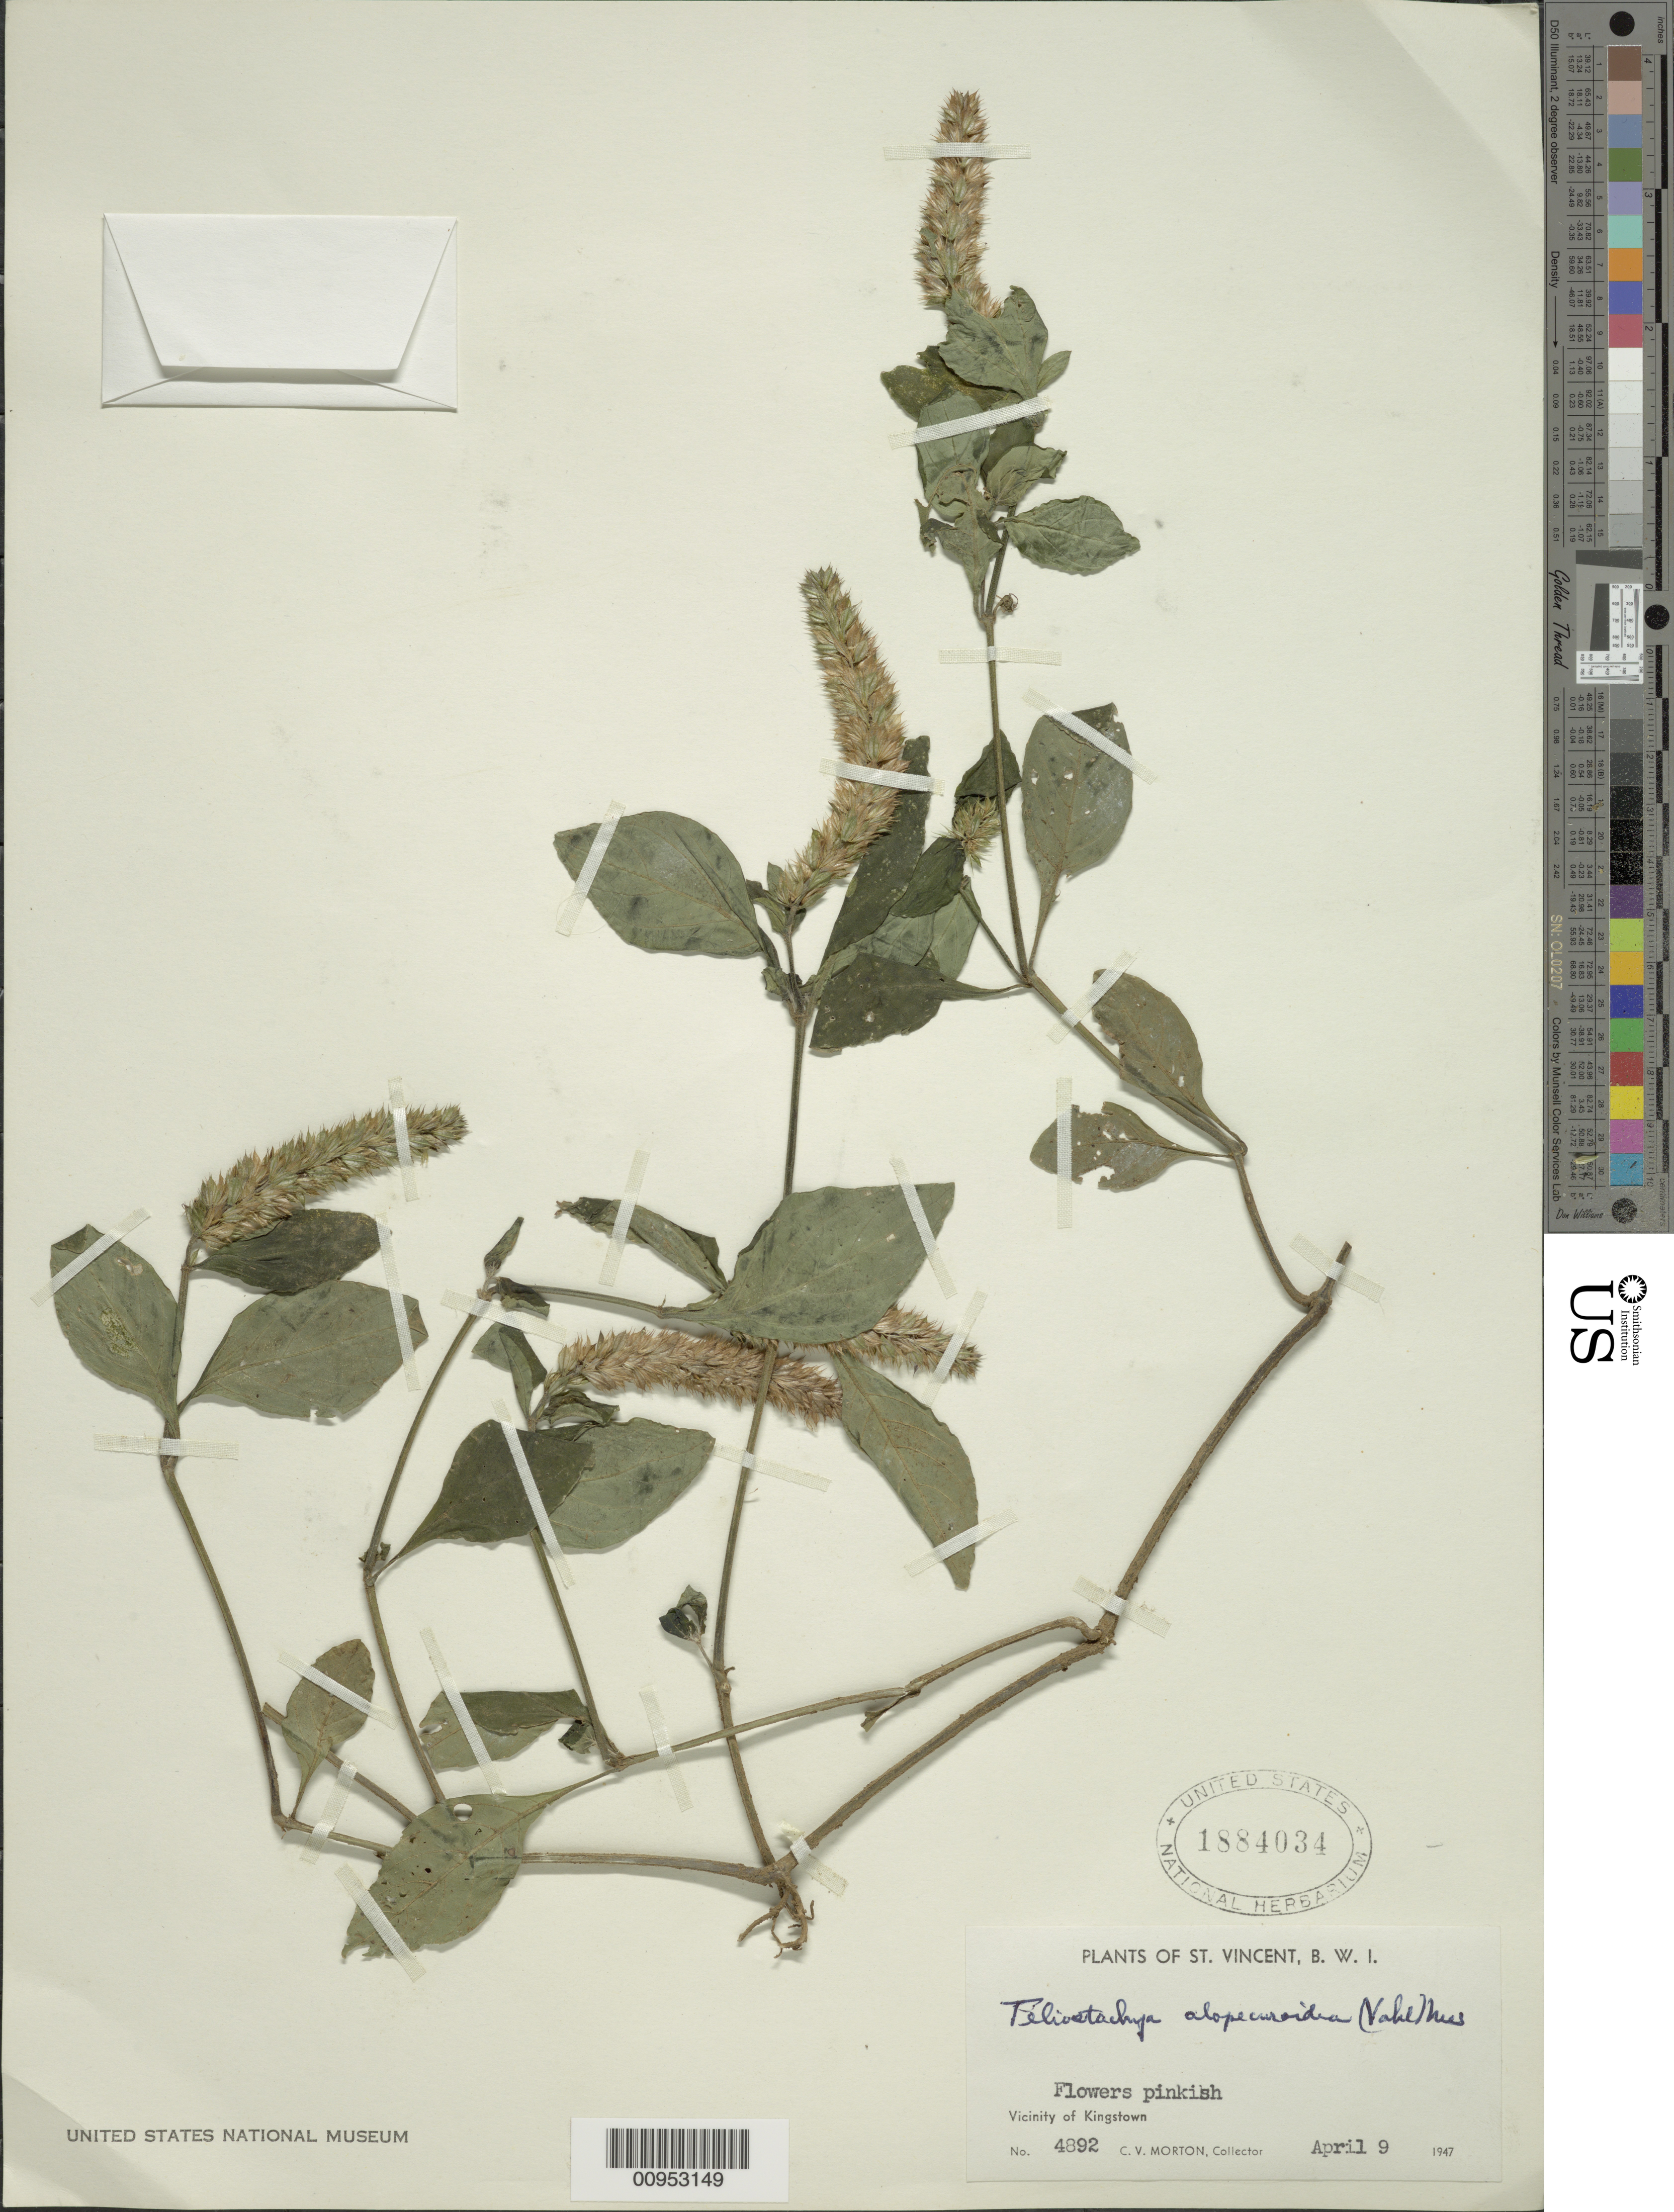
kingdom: Plantae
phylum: Tracheophyta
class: Magnoliopsida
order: Lamiales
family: Acanthaceae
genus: Teliostachya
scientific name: Teliostachya alopecuroidea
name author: (Vahl) Nees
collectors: C. V. Morton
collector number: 4892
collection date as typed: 09 Apr 1947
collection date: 1947-04-09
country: St. Vincent - Grenadines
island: St. Vincent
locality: Kingstown vicinity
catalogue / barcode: US 1884034